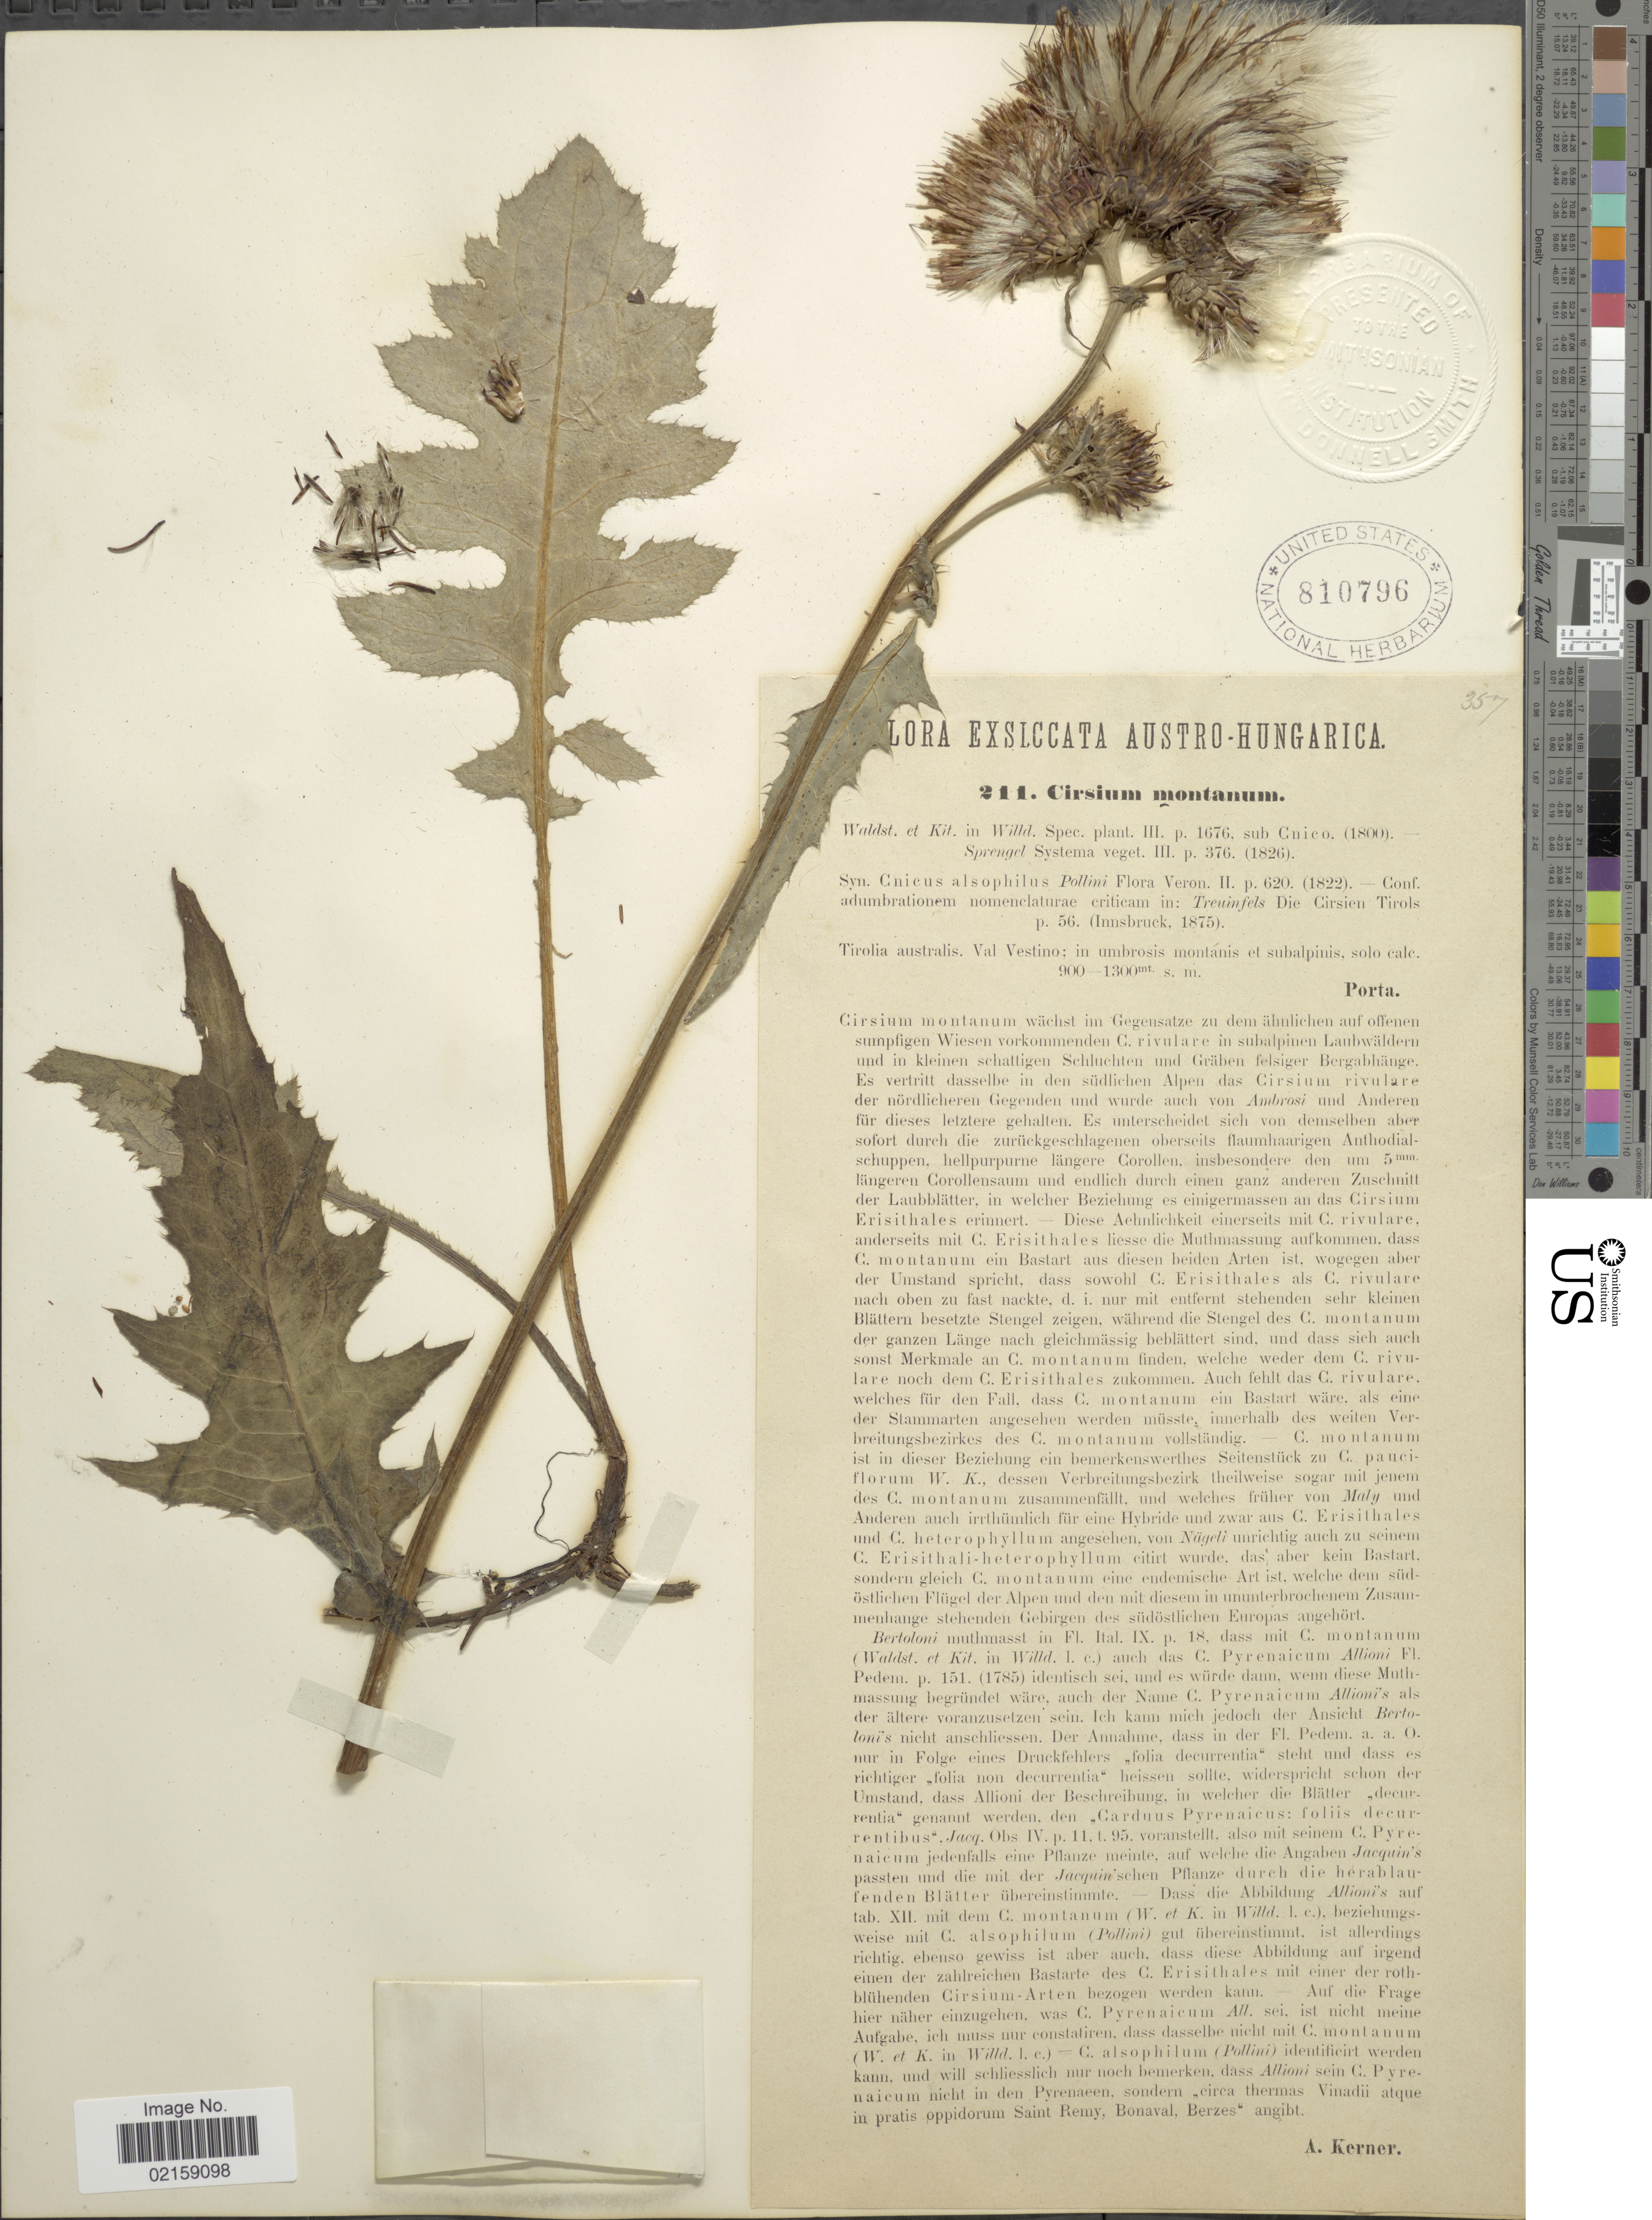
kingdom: Plantae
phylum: Tracheophyta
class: Magnoliopsida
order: Asterales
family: Asteraceae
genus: Cirsium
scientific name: Cirsium montanum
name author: (Waldst. & Kit.) Spreng.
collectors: -- Porta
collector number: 211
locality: Exsiccata Austro-Hungarica, Tirolia australis, Val Vestino; in umbrosis montanis et subalpinis.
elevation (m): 900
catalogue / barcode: US 810796